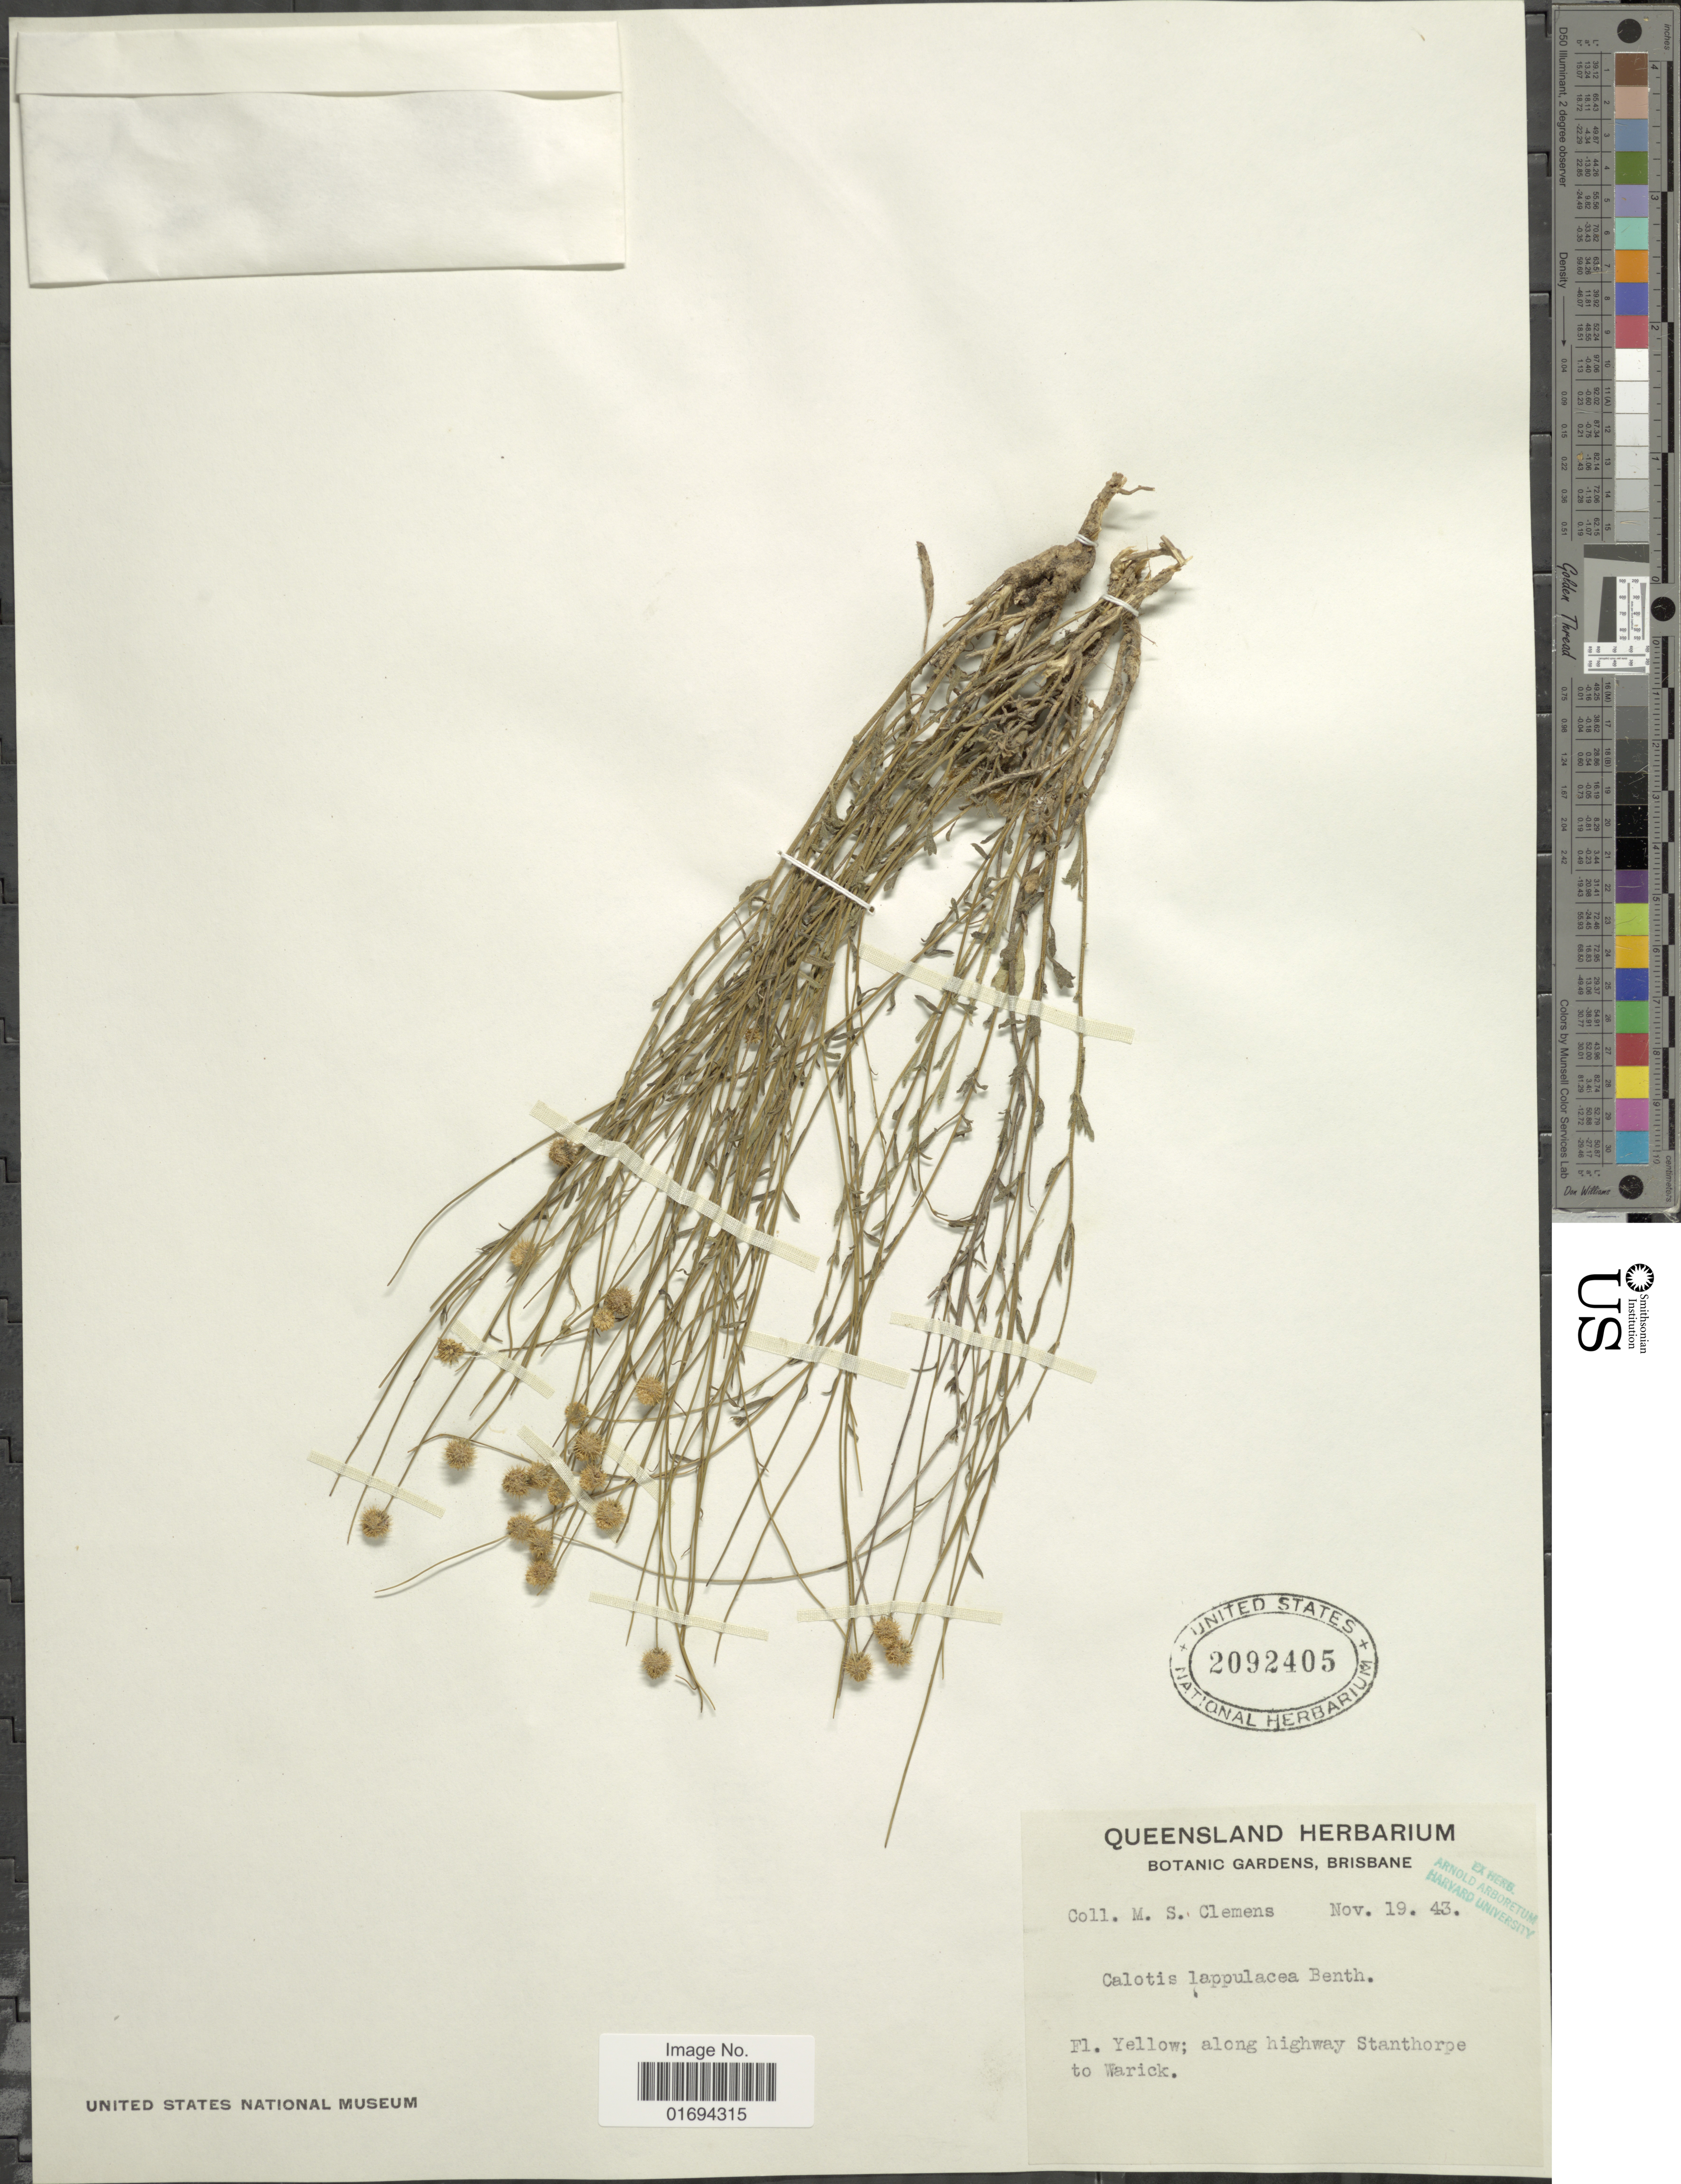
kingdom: Plantae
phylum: Tracheophyta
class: Magnoliopsida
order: Asterales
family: Asteraceae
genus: Calotis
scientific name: Calotis lappulacea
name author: Benth.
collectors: M. S. Clemens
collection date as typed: Transcribed d/m/y: 19/11/43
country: Australia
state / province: Queensland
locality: Along highway Stanthorpe to Warick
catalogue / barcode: US 2092405